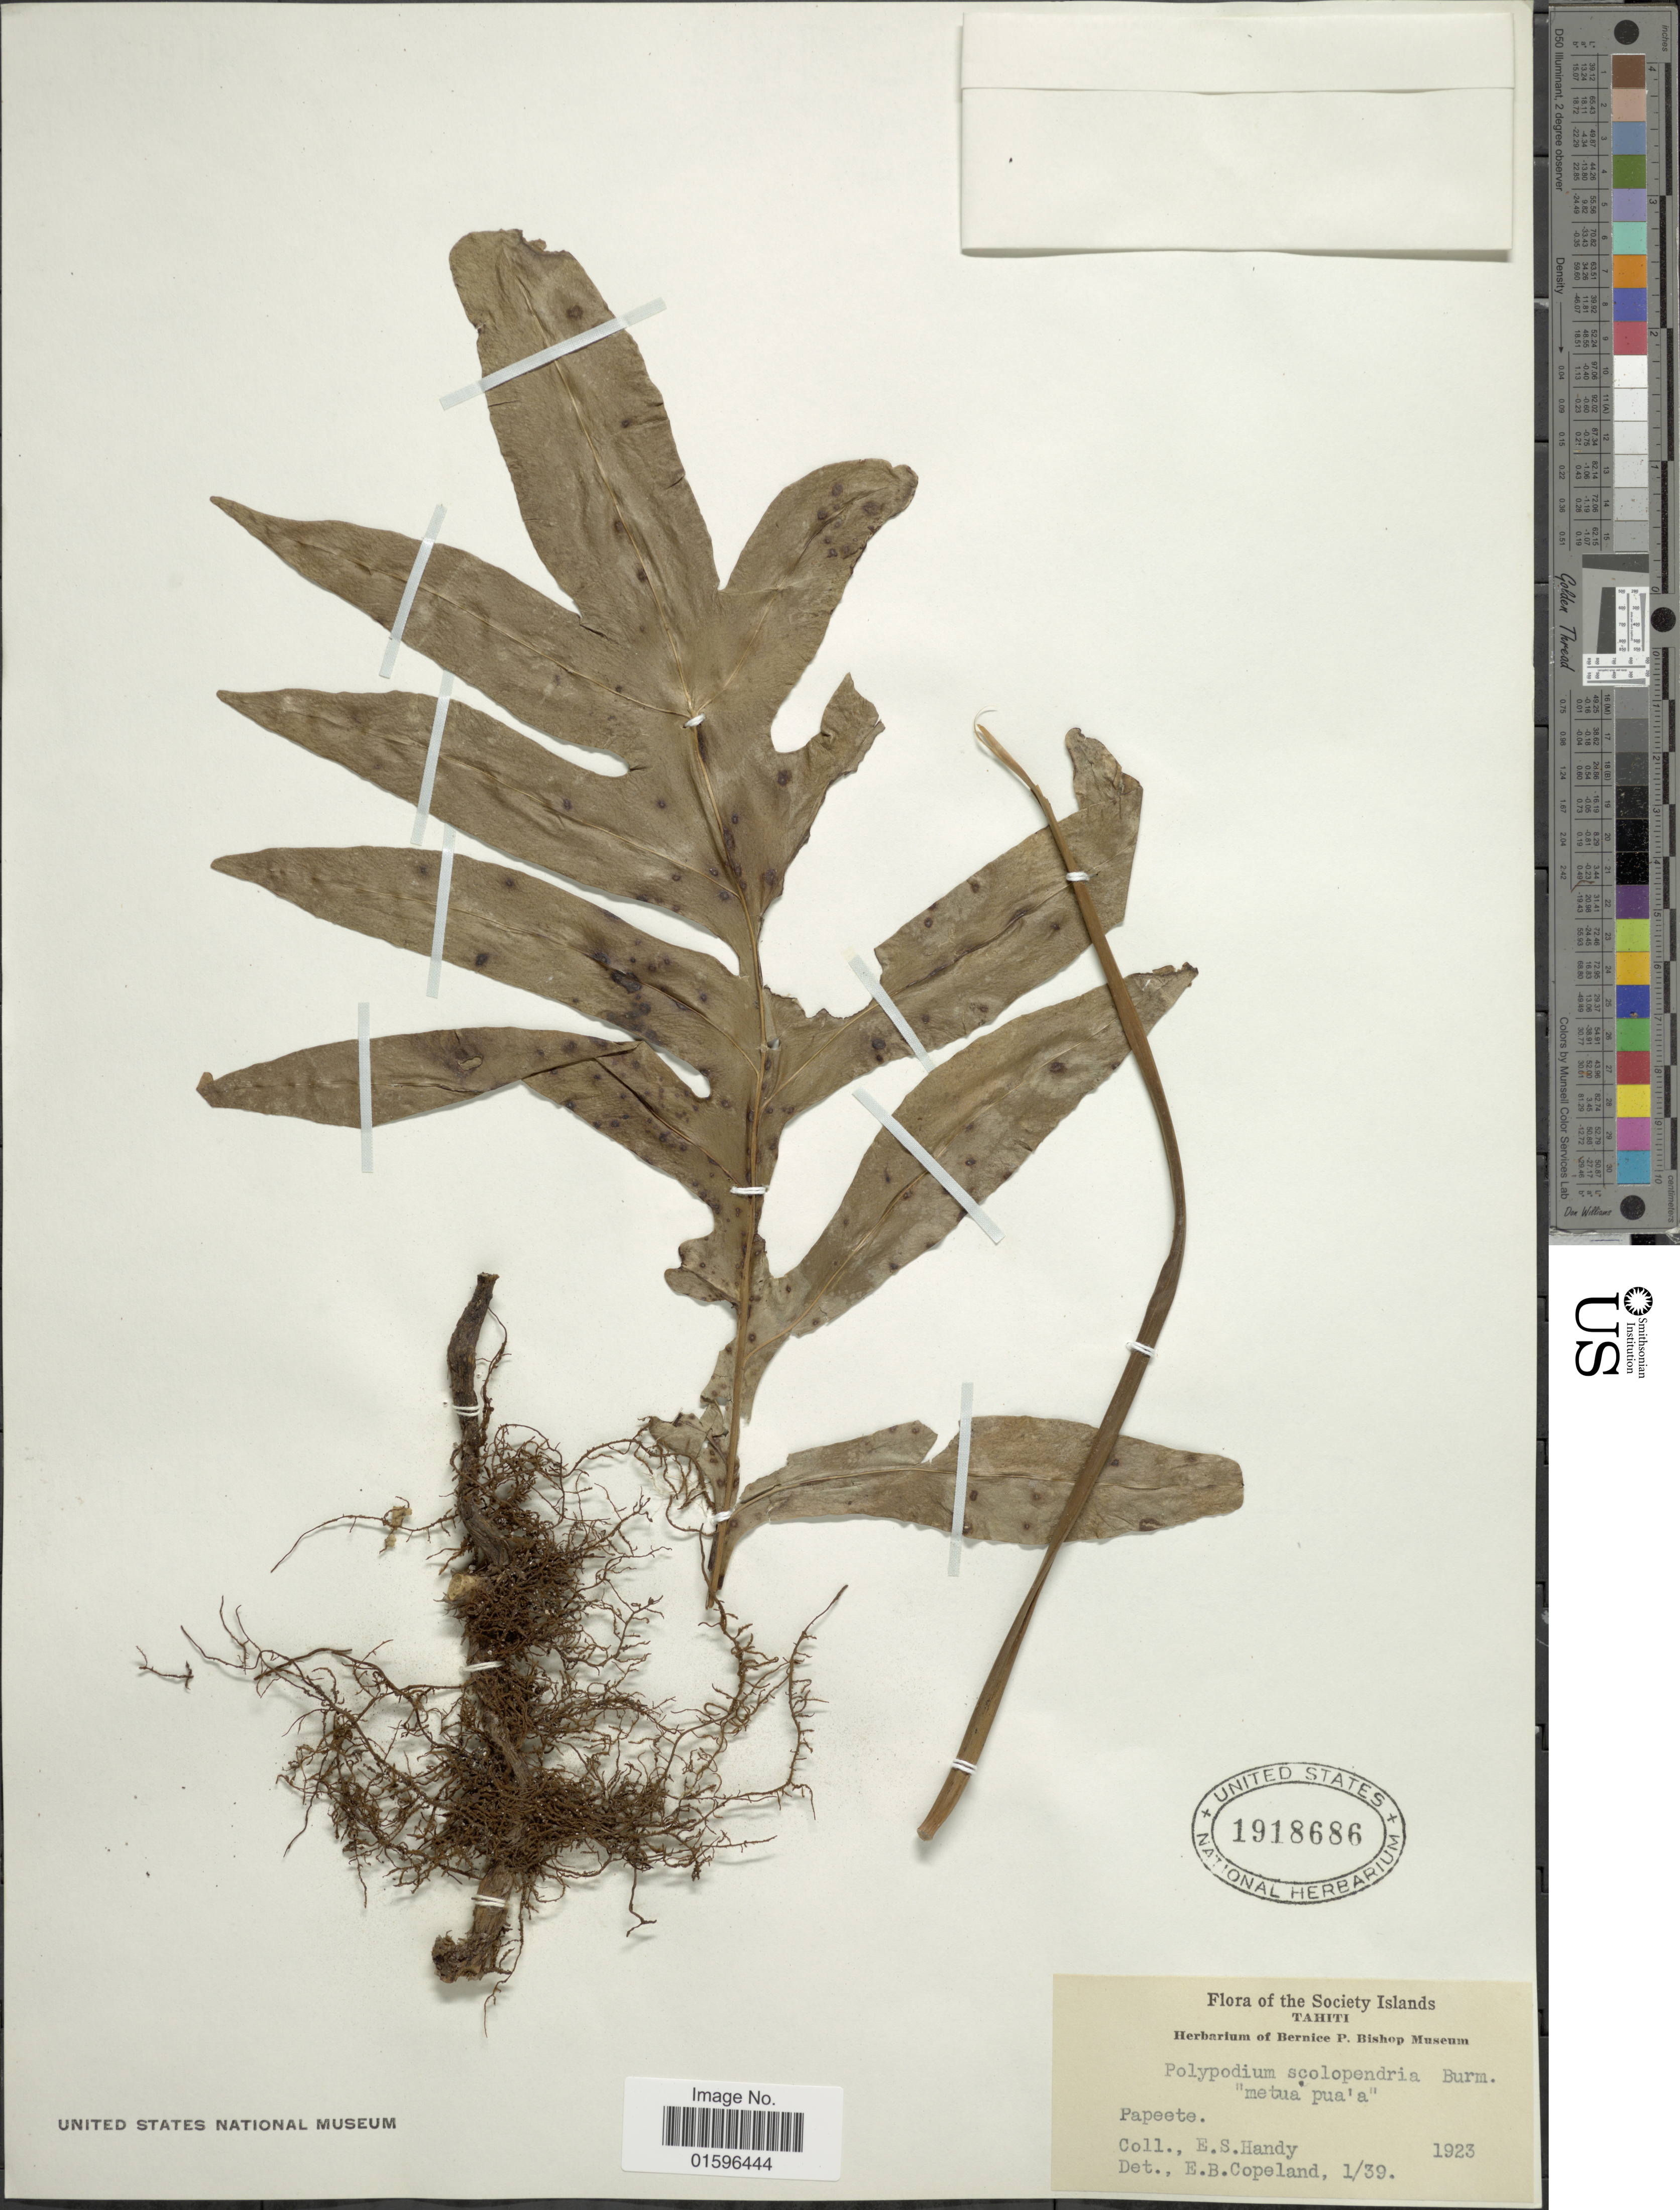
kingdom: Plantae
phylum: Tracheophyta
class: Polypodiopsida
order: Polypodiales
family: Polypodiaceae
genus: Polypodium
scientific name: Polypodium scolopendria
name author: Burm. f.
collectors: E. Handy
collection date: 1923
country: French Polynesia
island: Tahiti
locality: Society Islands, Tahiti, Papeete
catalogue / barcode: US 1918686